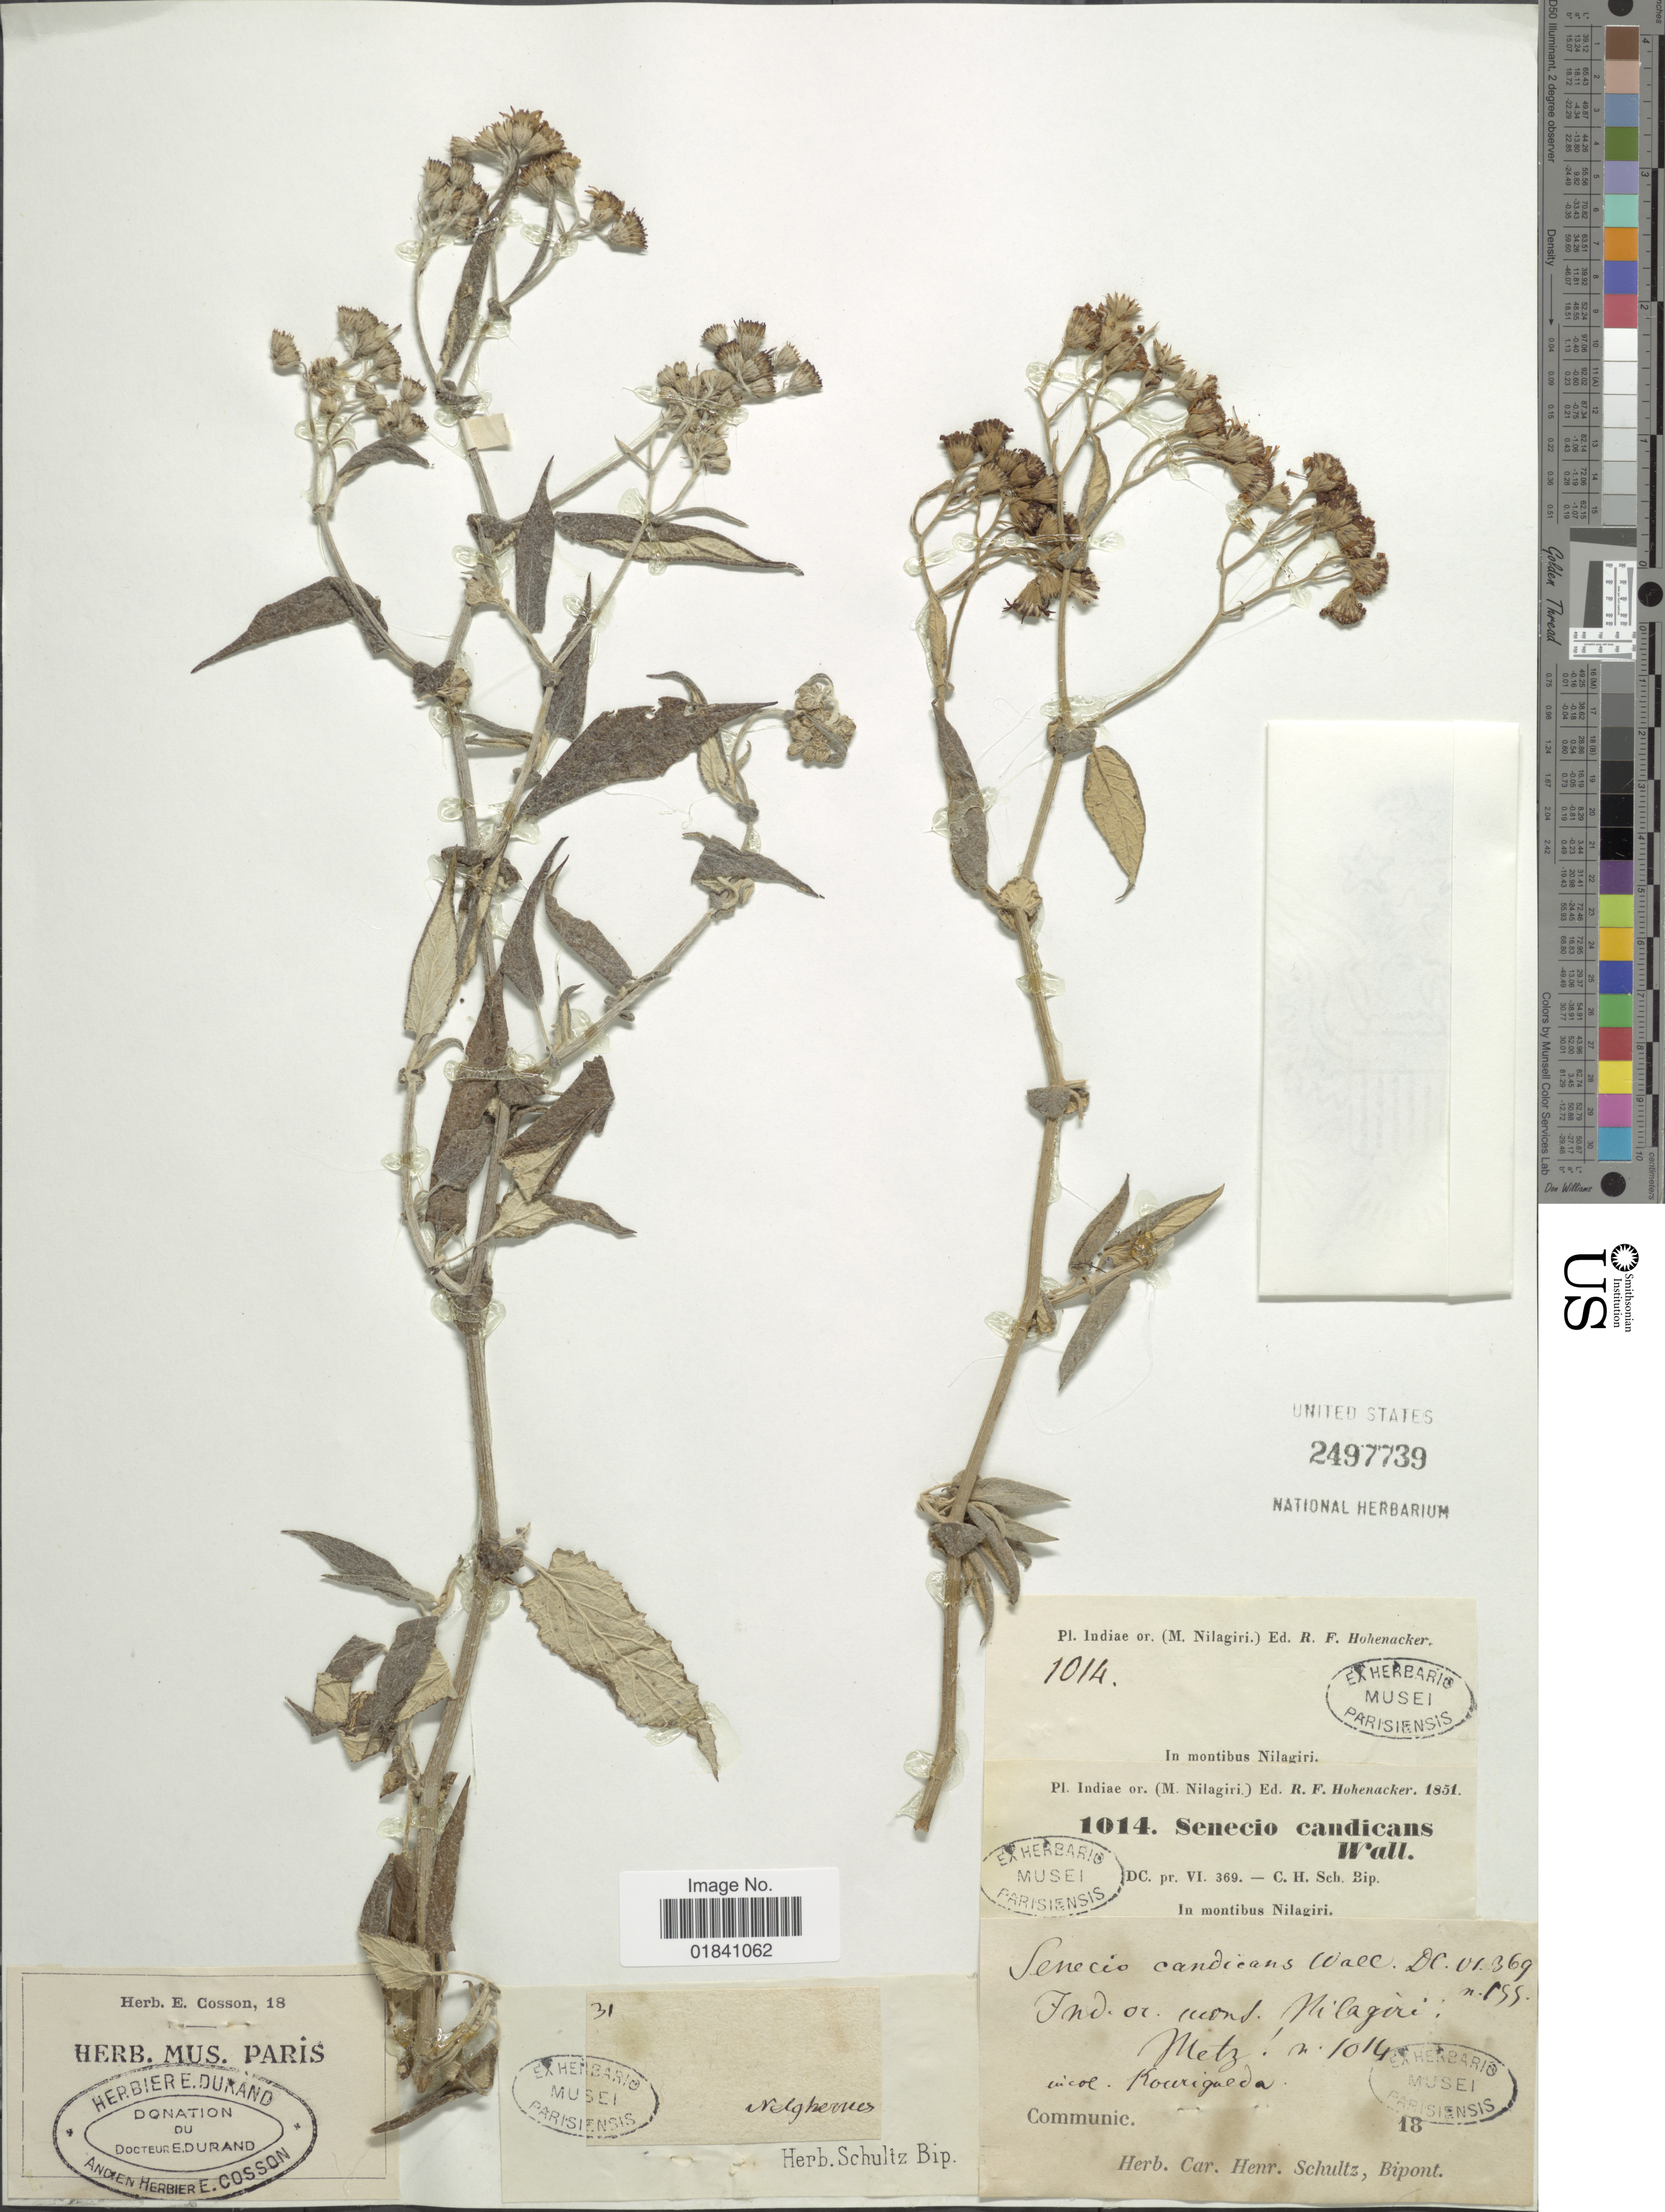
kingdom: Plantae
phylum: Tracheophyta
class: Magnoliopsida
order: Asterales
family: Asteraceae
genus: Senecio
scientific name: Senecio candicans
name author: Wall.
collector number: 1014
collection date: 1851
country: India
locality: Indiae. In montibus Nilagiri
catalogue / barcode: US 2497739